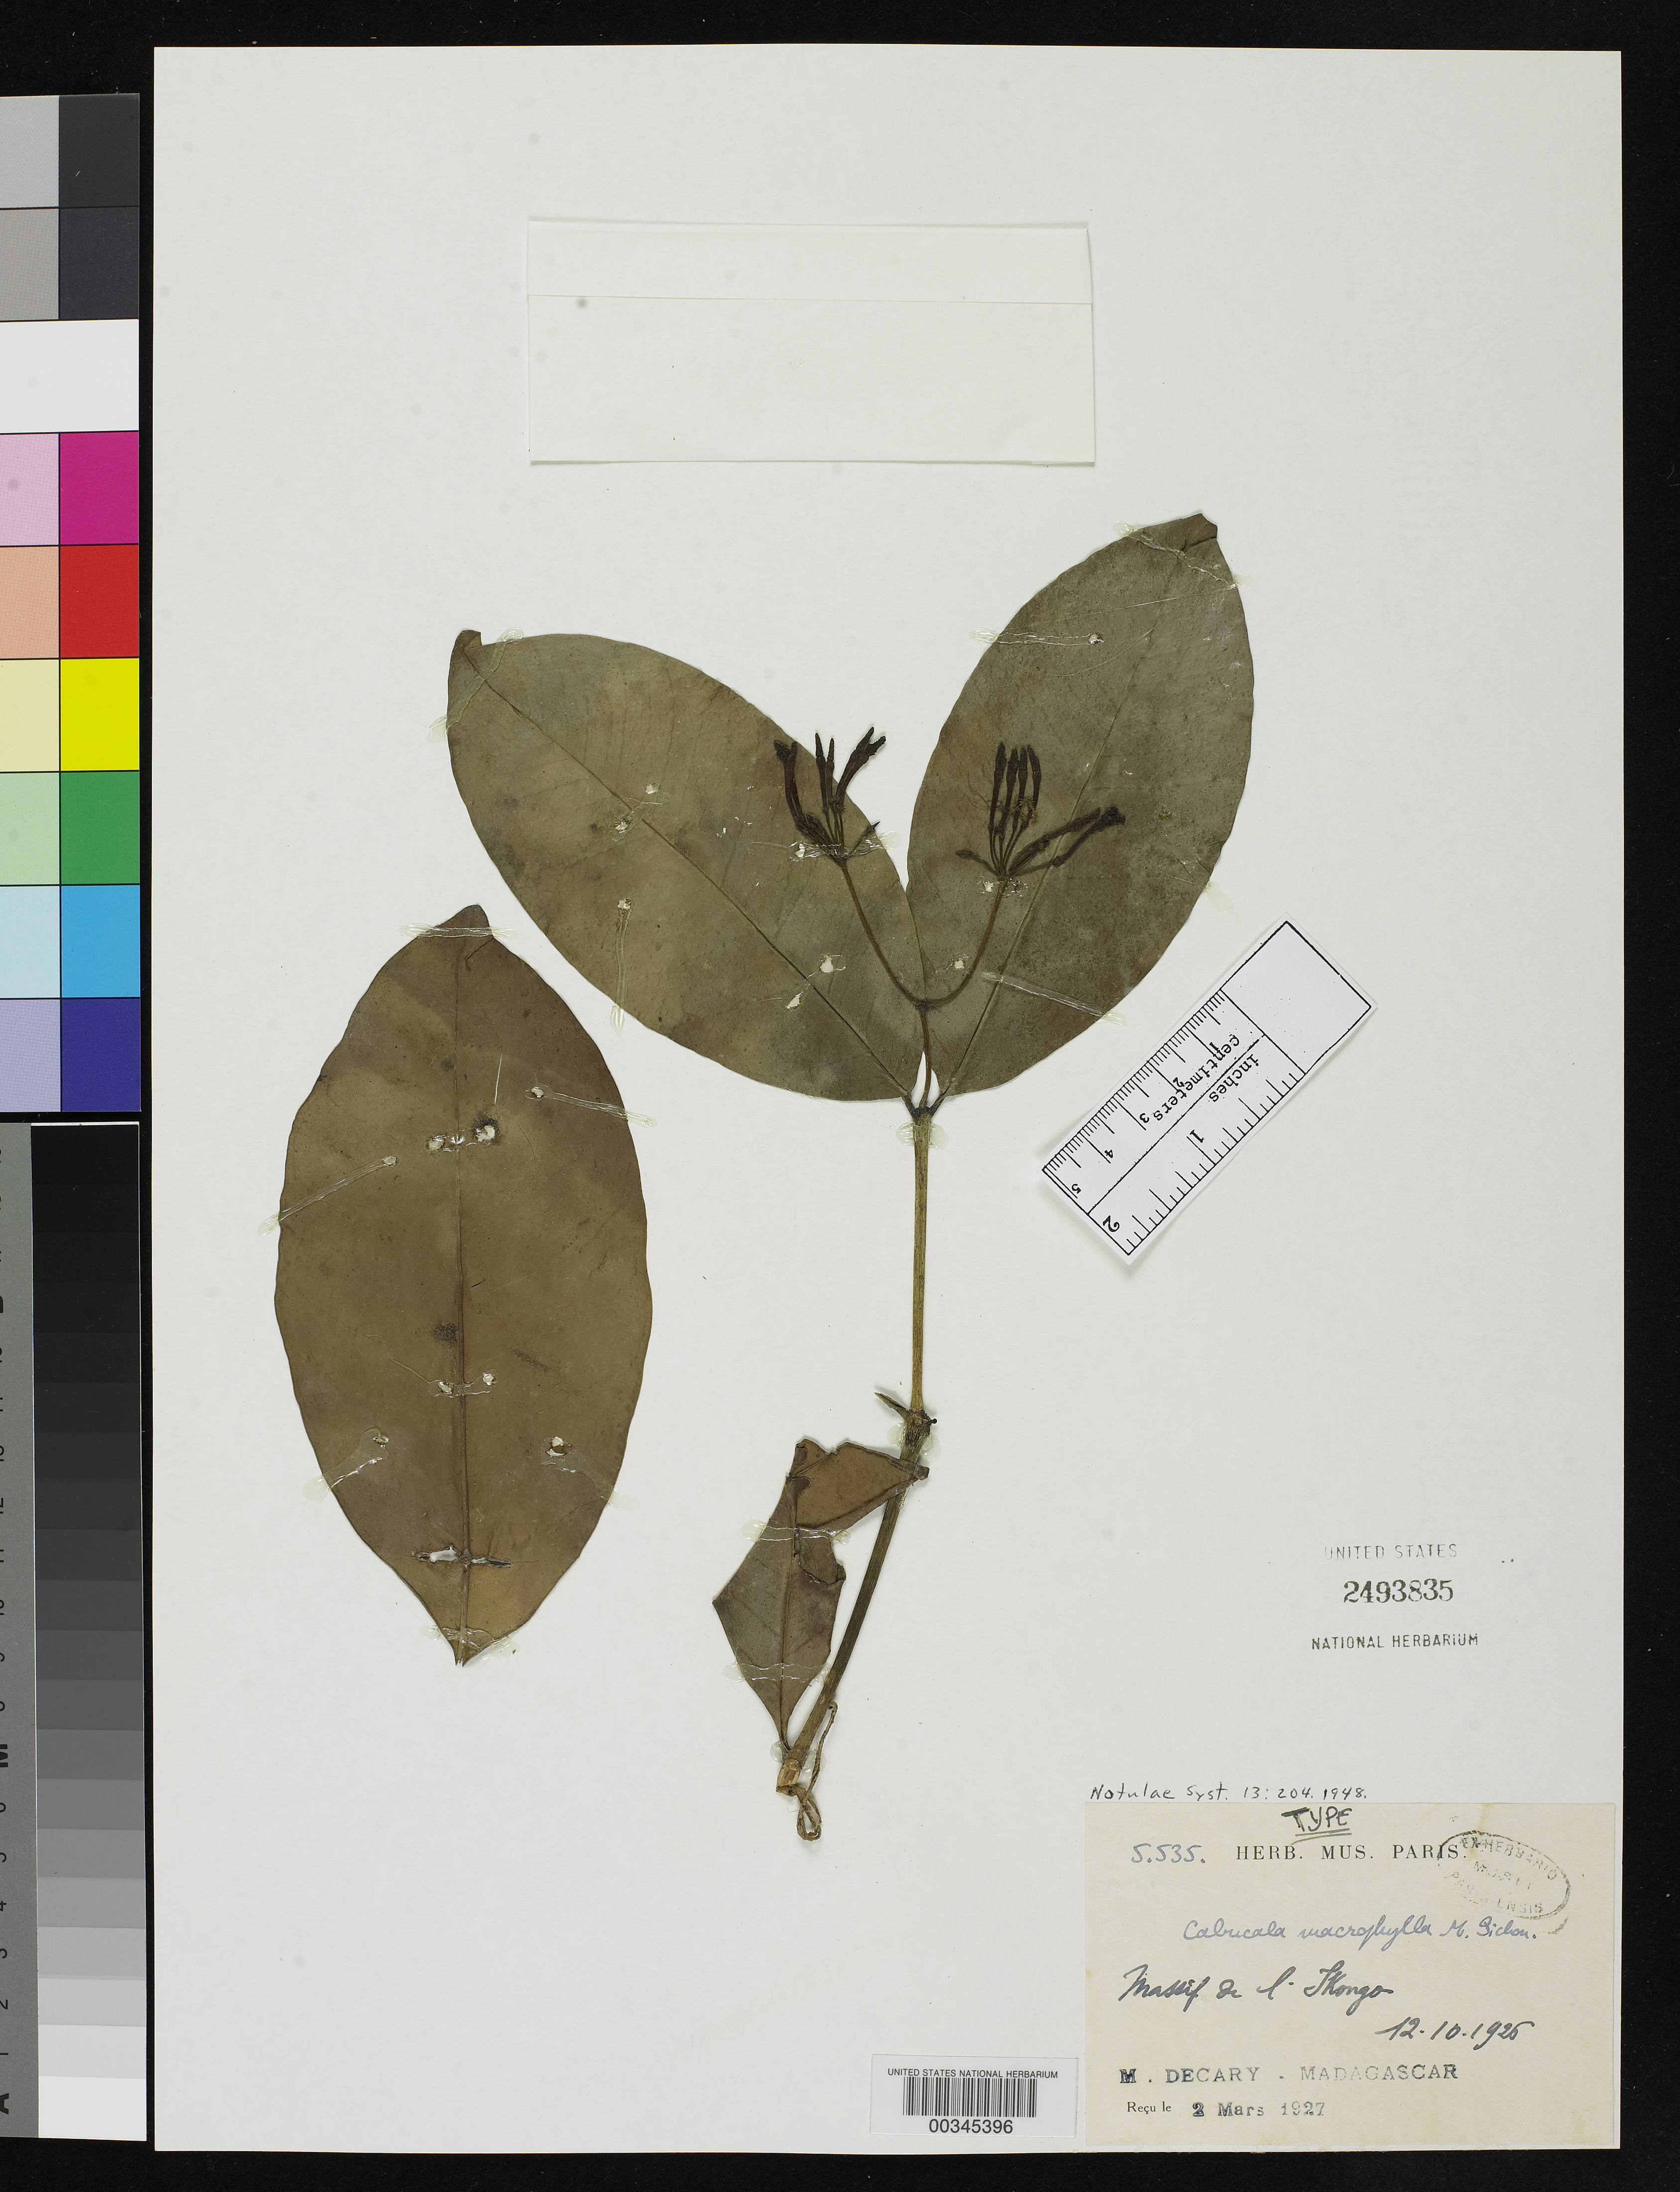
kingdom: Plantae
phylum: Tracheophyta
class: Magnoliopsida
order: Gentianales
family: Apocynaceae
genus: Cabucala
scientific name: Cabucala macrophylla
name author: Pichon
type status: Isotype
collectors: R. Decary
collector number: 5535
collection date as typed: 12 Oct 1926 or 10 Dec 1926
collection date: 1926-10-12 or 1926-12-10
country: Madagascar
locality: Massif du L (S. Kongo).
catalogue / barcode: US 2493835